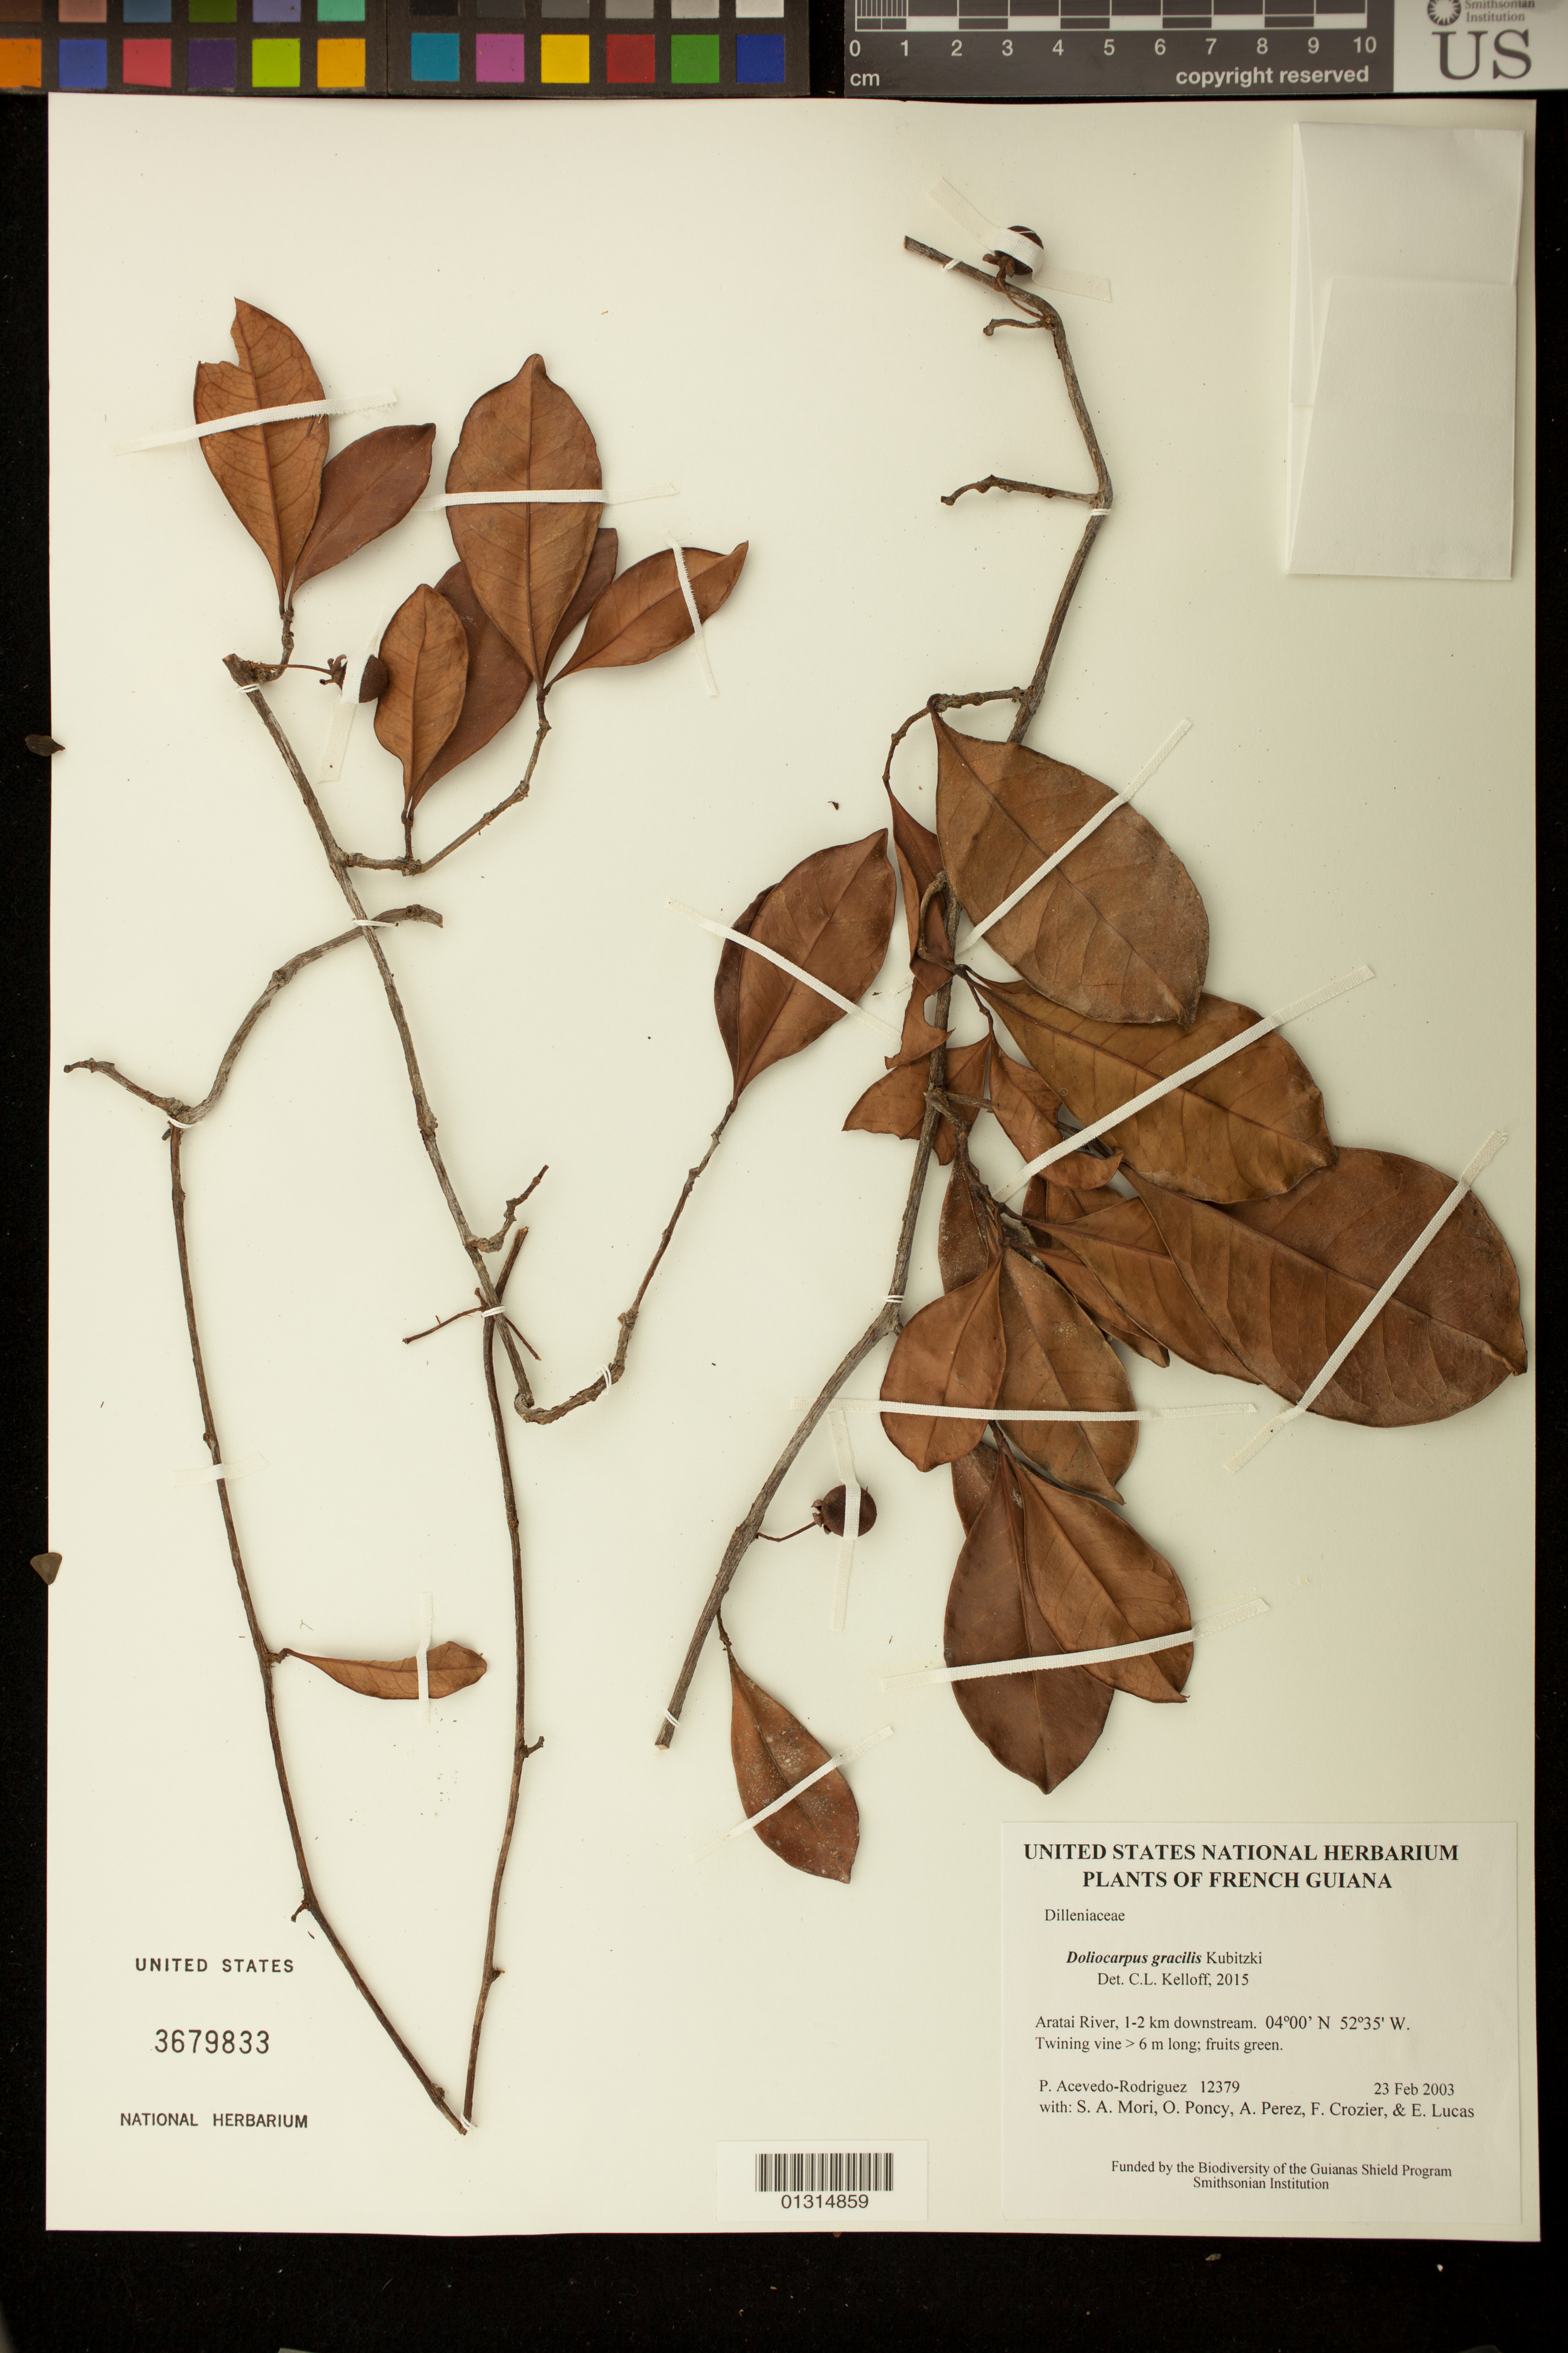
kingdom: Plantae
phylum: Tracheophyta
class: Magnoliopsida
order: Dilleniales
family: Dilleniaceae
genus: Doliocarpus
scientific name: Doliocarpus gracilis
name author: Kubitzki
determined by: Kelloff, Carol L., (US), Smithsonian Institution - National Museum of Natural History (UNITED STATES)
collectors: P. Acevedo-Rodr., S. Mori, O. Poncy, A. Pérez, F. Crozier & E. Lucas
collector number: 12379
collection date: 2003-02-23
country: French Guiana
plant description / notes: US, NY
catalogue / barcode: US 3679833